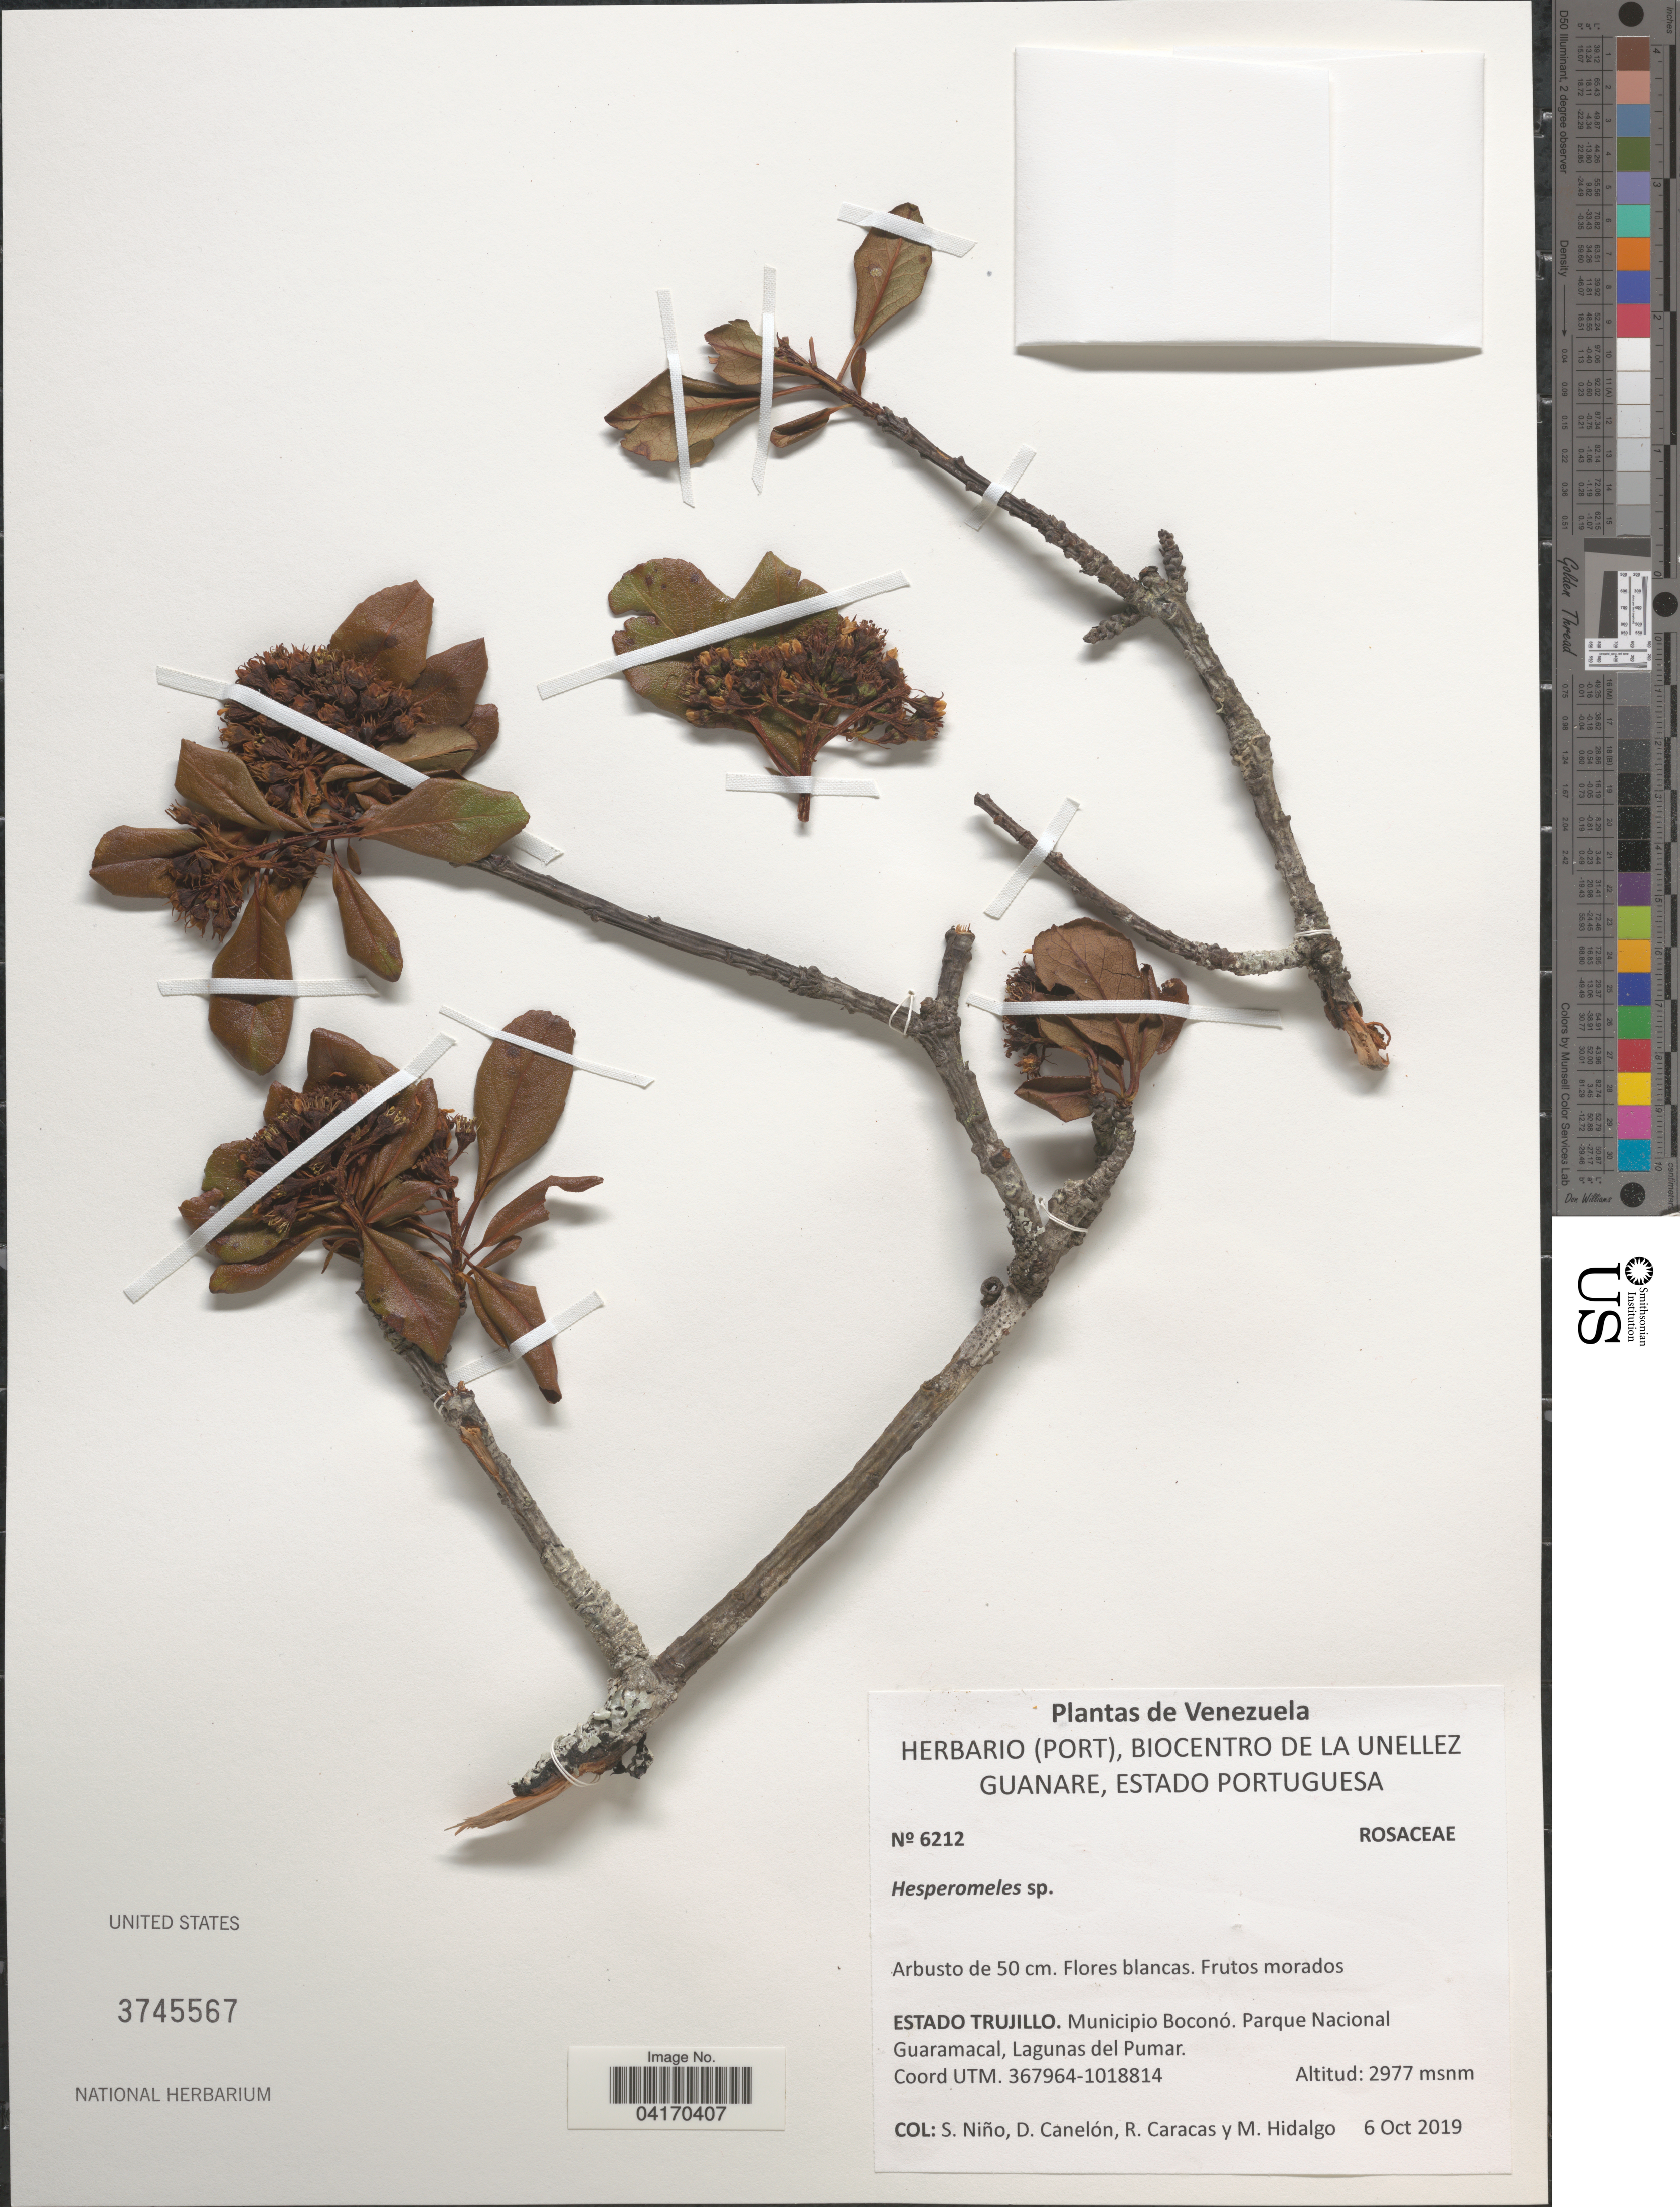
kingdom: Plantae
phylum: Tracheophyta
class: Magnoliopsida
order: Rosales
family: Rosaceae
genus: Hesperomeles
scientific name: Hesperomeles sp.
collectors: S. M. Niño, D. Canelón, R. Caracas & M. Hidalgo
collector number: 6212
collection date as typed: Transcribed d/m/y: 6/10/2019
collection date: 2019-10-06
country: Venezuela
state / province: Trujillo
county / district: Boconó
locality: Parque Nacional Guaramacal, Lagunas del Pumar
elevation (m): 2977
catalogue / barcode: US 3745567